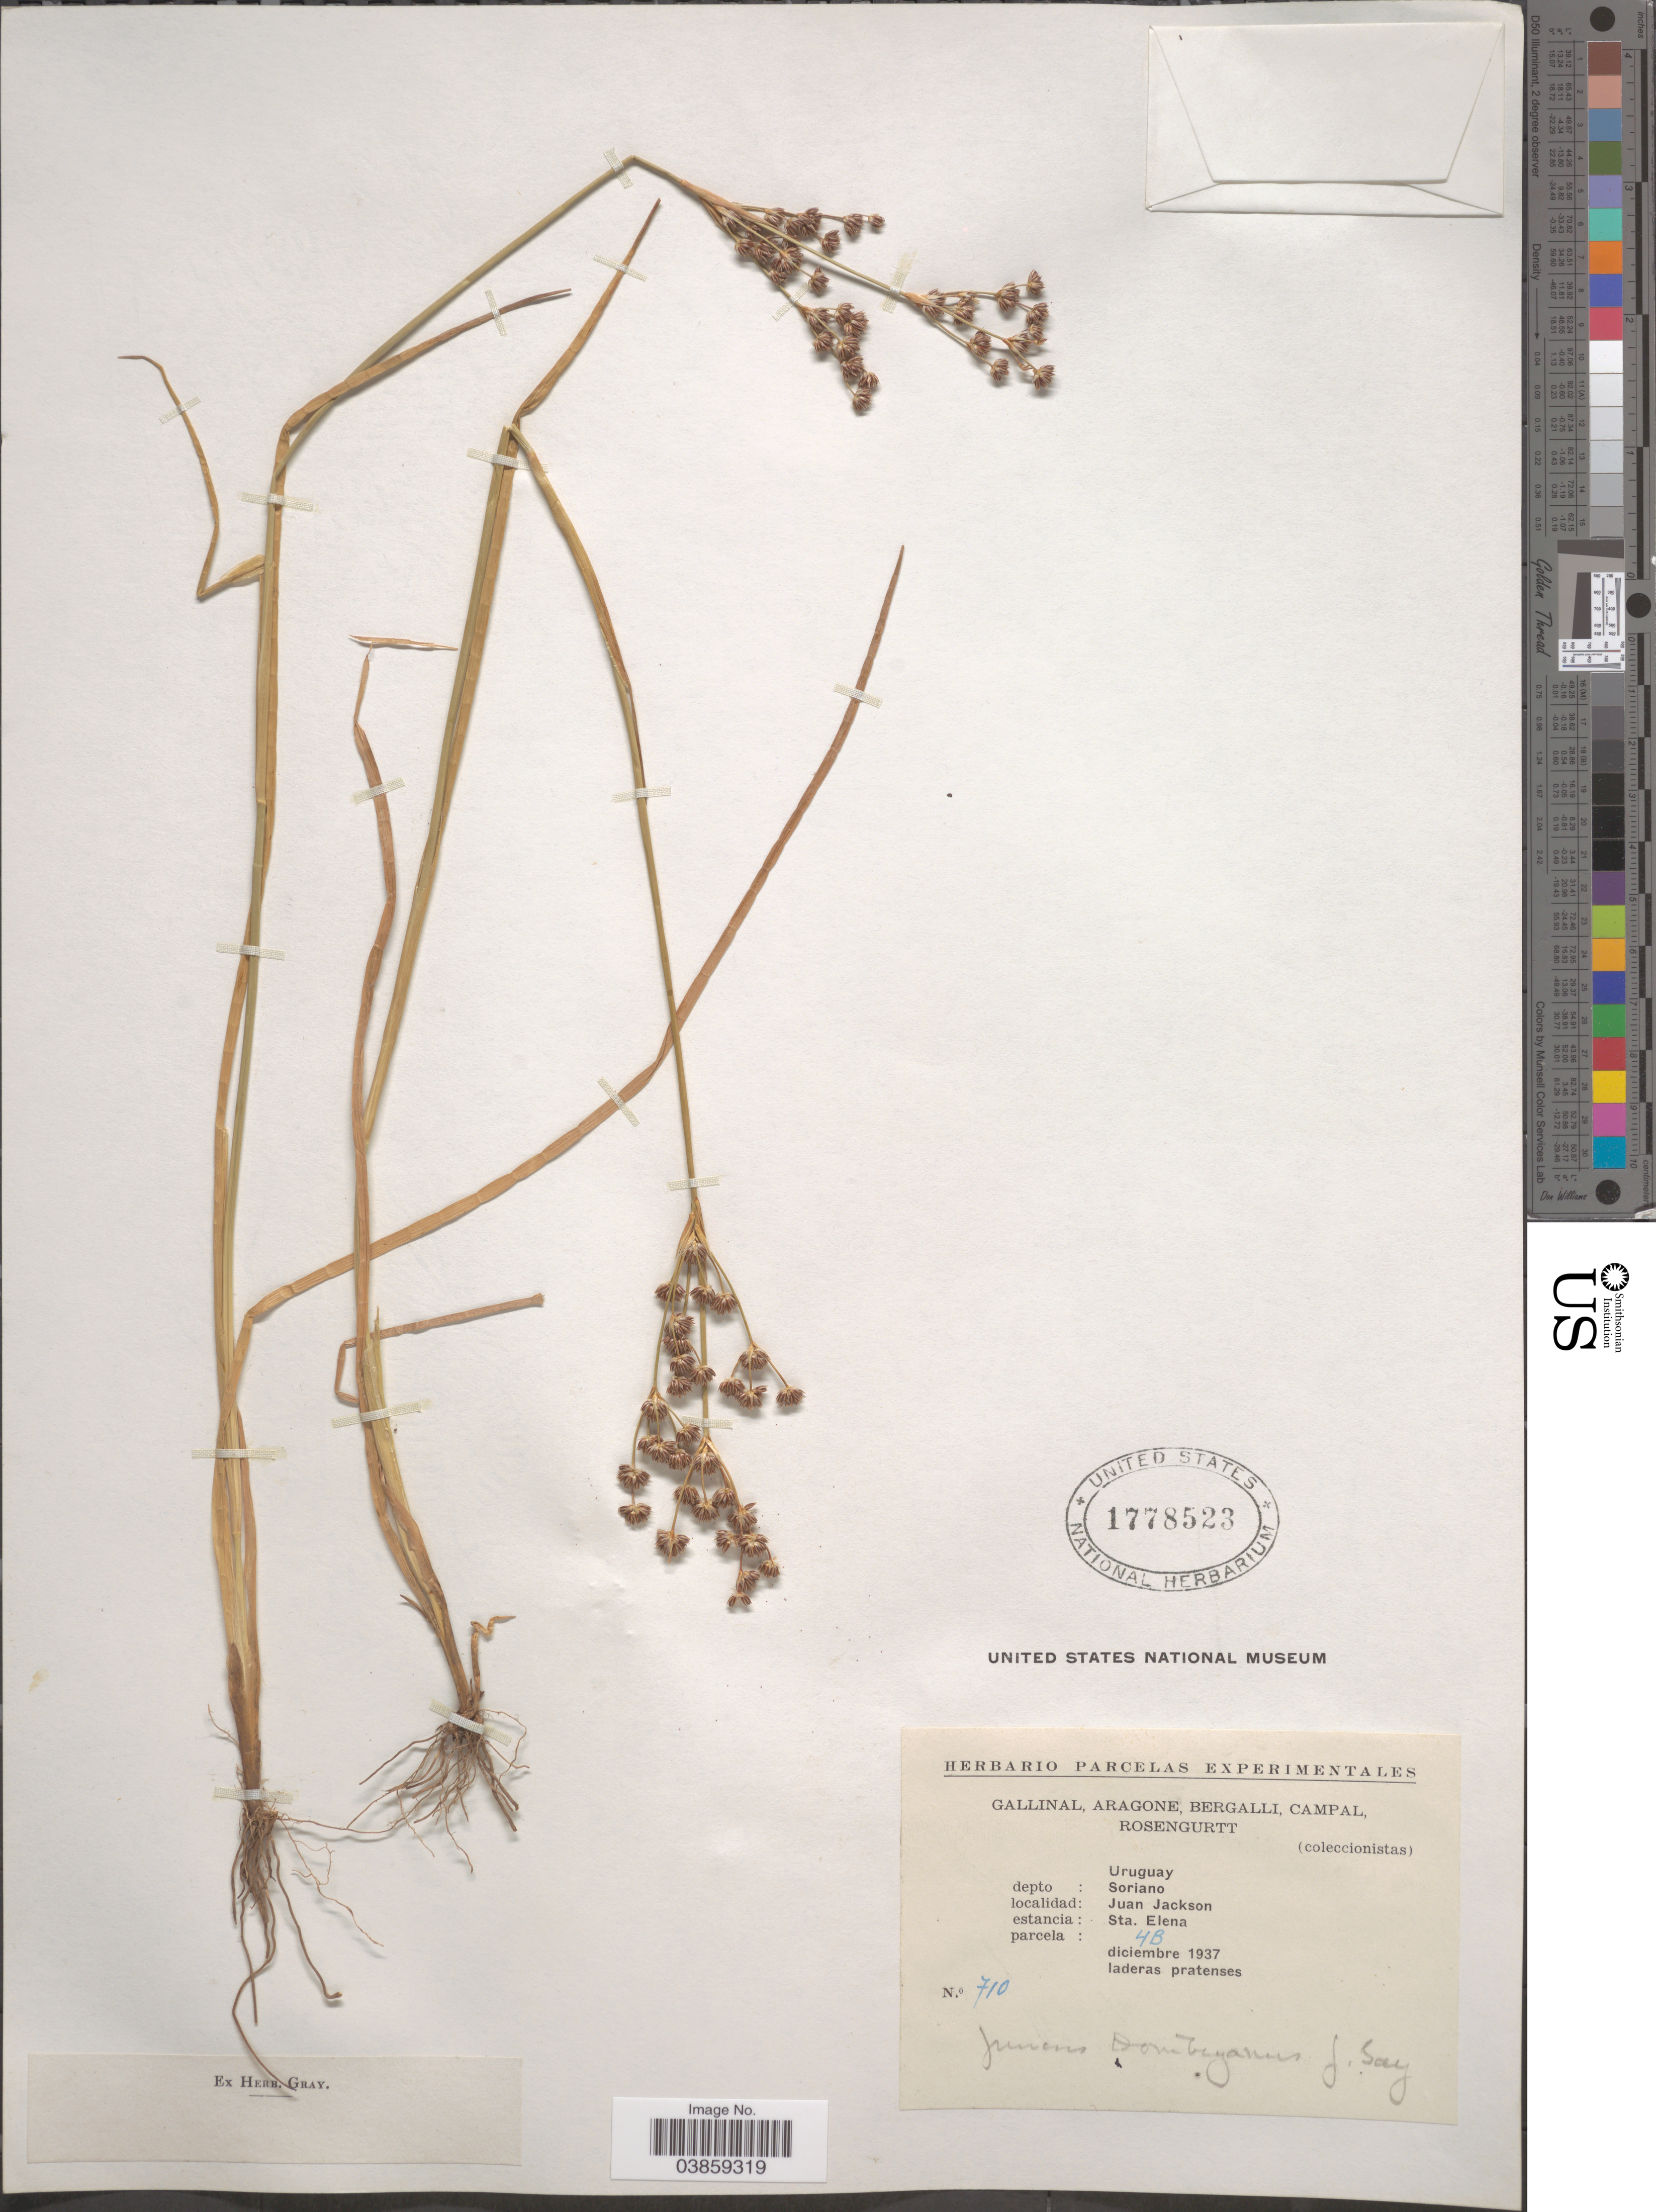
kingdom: Plantae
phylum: Tracheophyta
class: Liliopsida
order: Poales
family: Juncaceae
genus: Juncus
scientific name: Juncus dombeyanus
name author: J. Gay ex Laharpe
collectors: -. Gallinal, -- Aragone, -- Bergalli, -- Campal & Rosengurtt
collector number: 710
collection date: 1937-12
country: Uruguay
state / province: Soriano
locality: Depto.: Soriano. Juan Jackson. Estancia: Sta. Elena.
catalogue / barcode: US 1778523